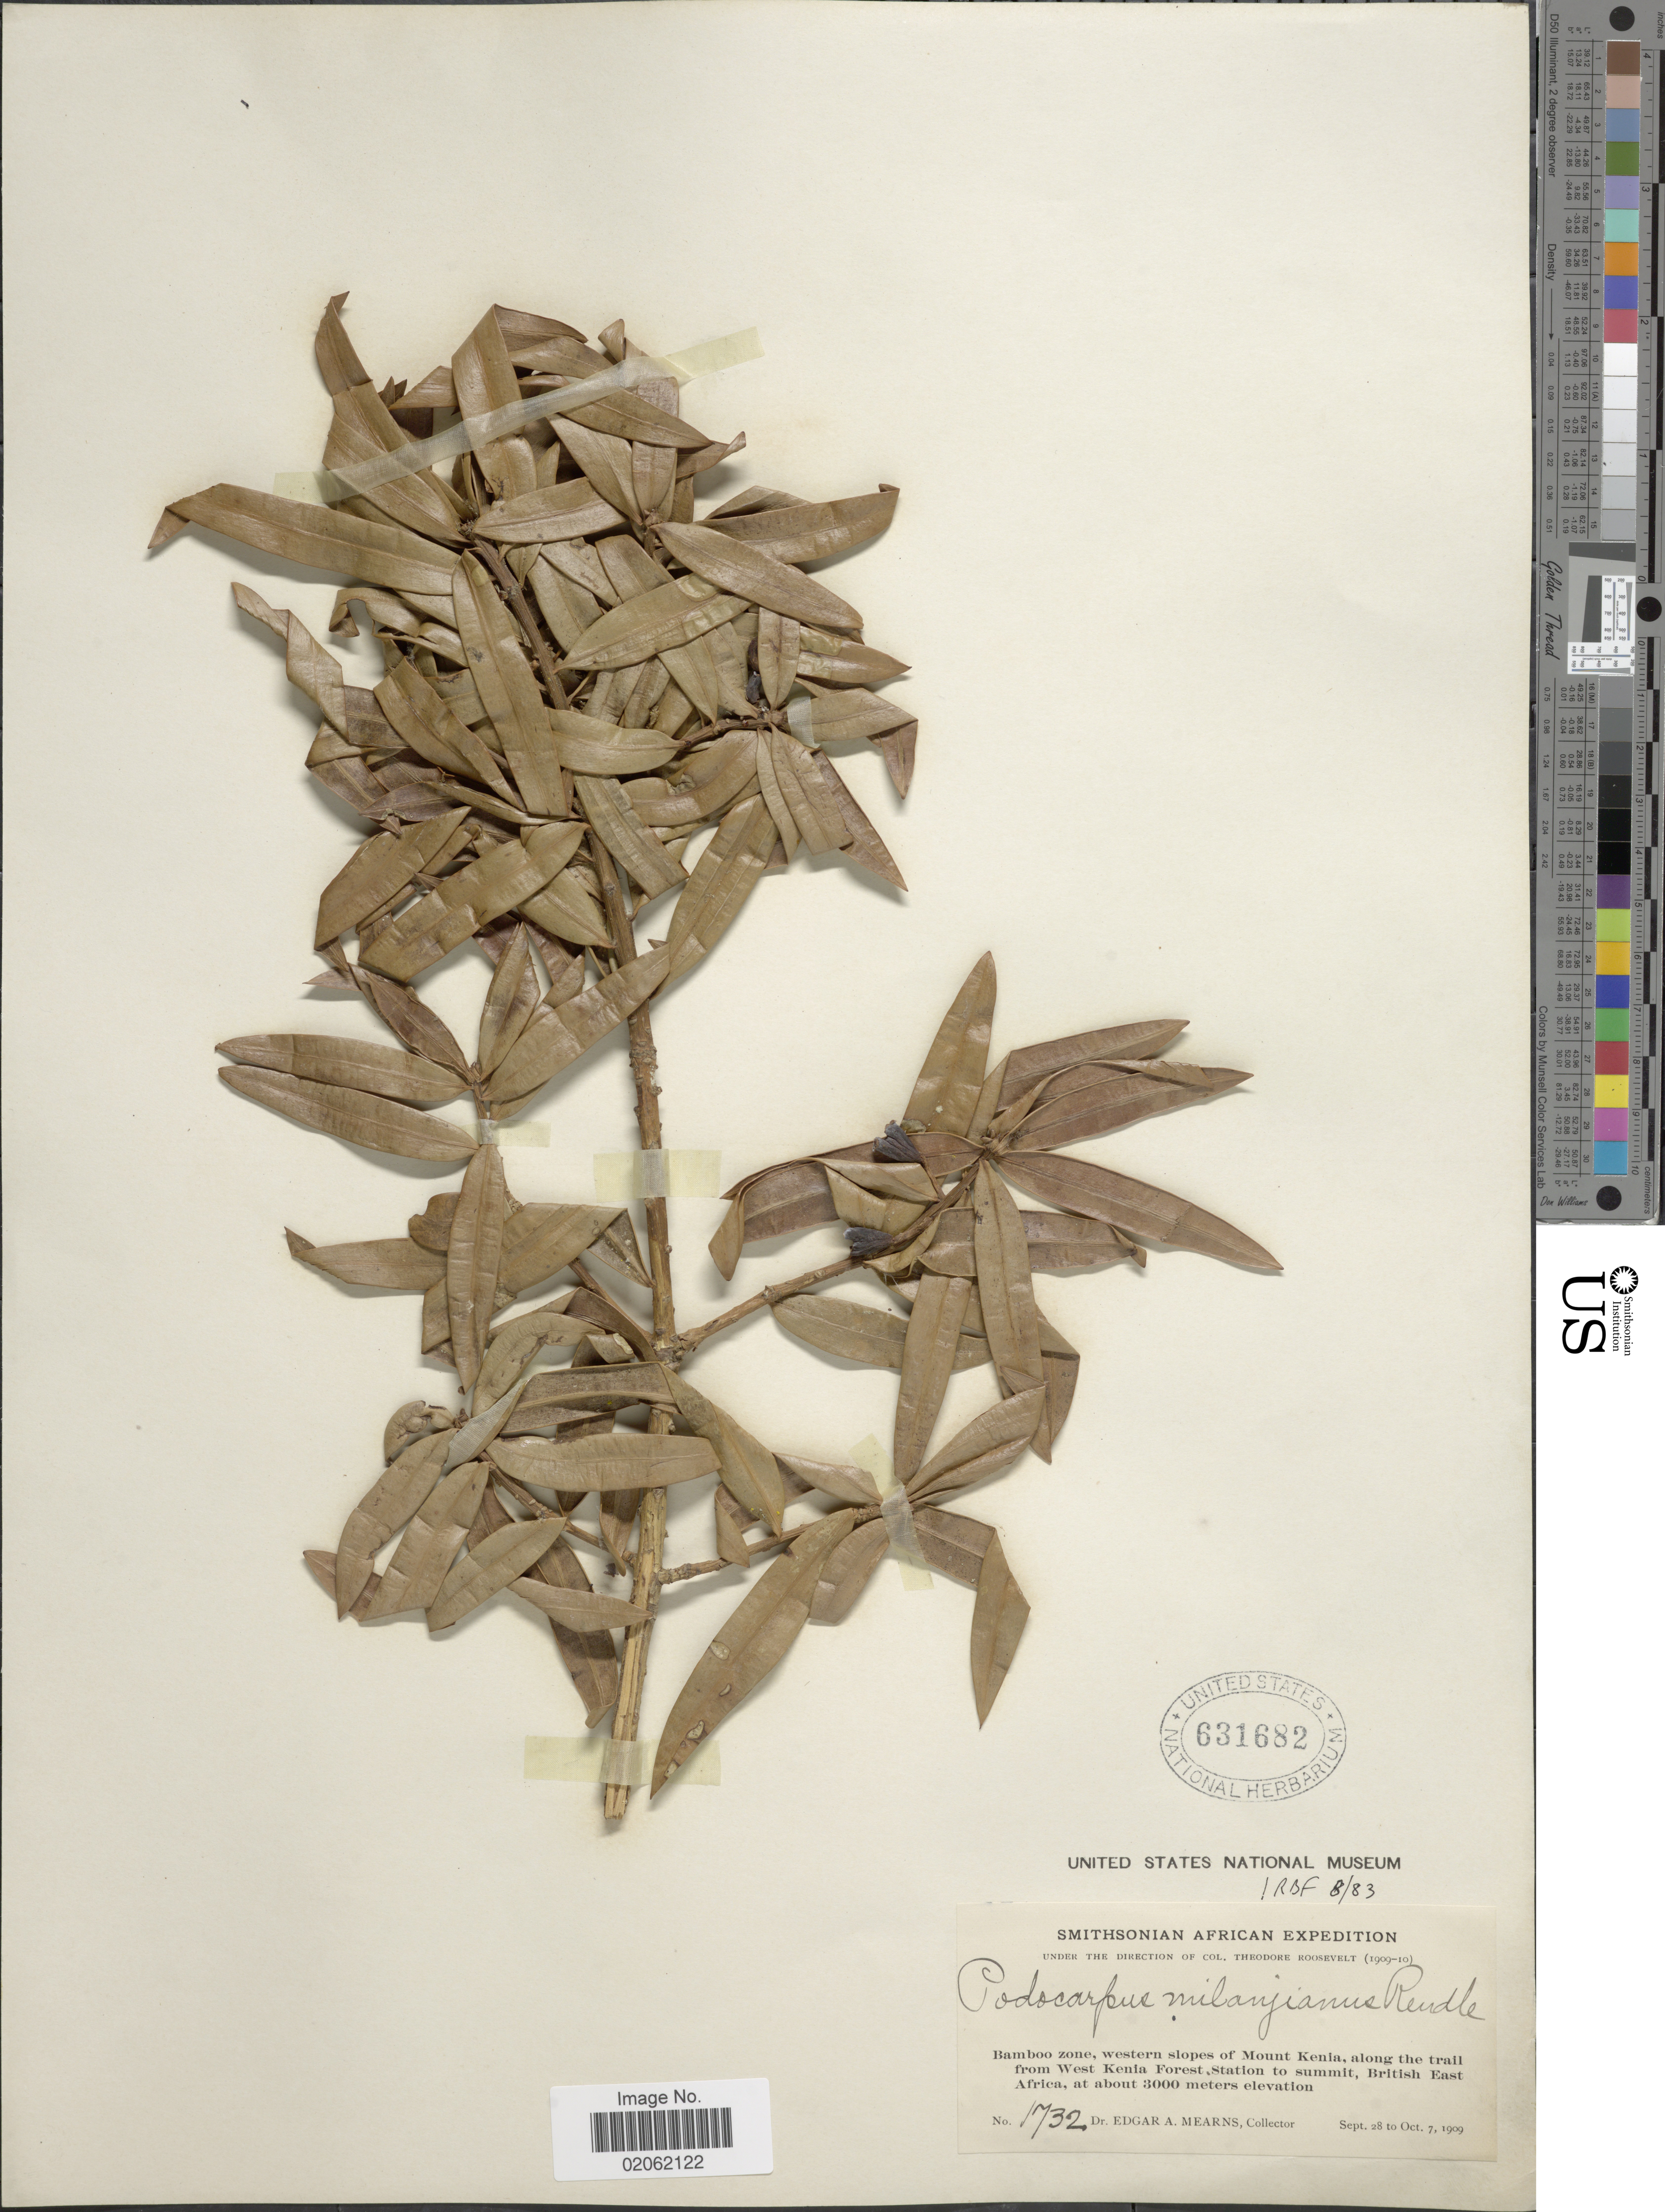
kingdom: Plantae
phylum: Tracheophyta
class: Pinopsida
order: Pinales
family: Podocarpaceae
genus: Podocarpus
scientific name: Podocarpus milanjianus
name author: Rendle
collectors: E. A. Mearns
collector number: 1732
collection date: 1909-09-28/1909-10-07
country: Kenya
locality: Bamboo zone, western slopes of Mount Kenia, along the trail from West Kenia Forest Station to summit, British East Africa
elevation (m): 914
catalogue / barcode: US 631682